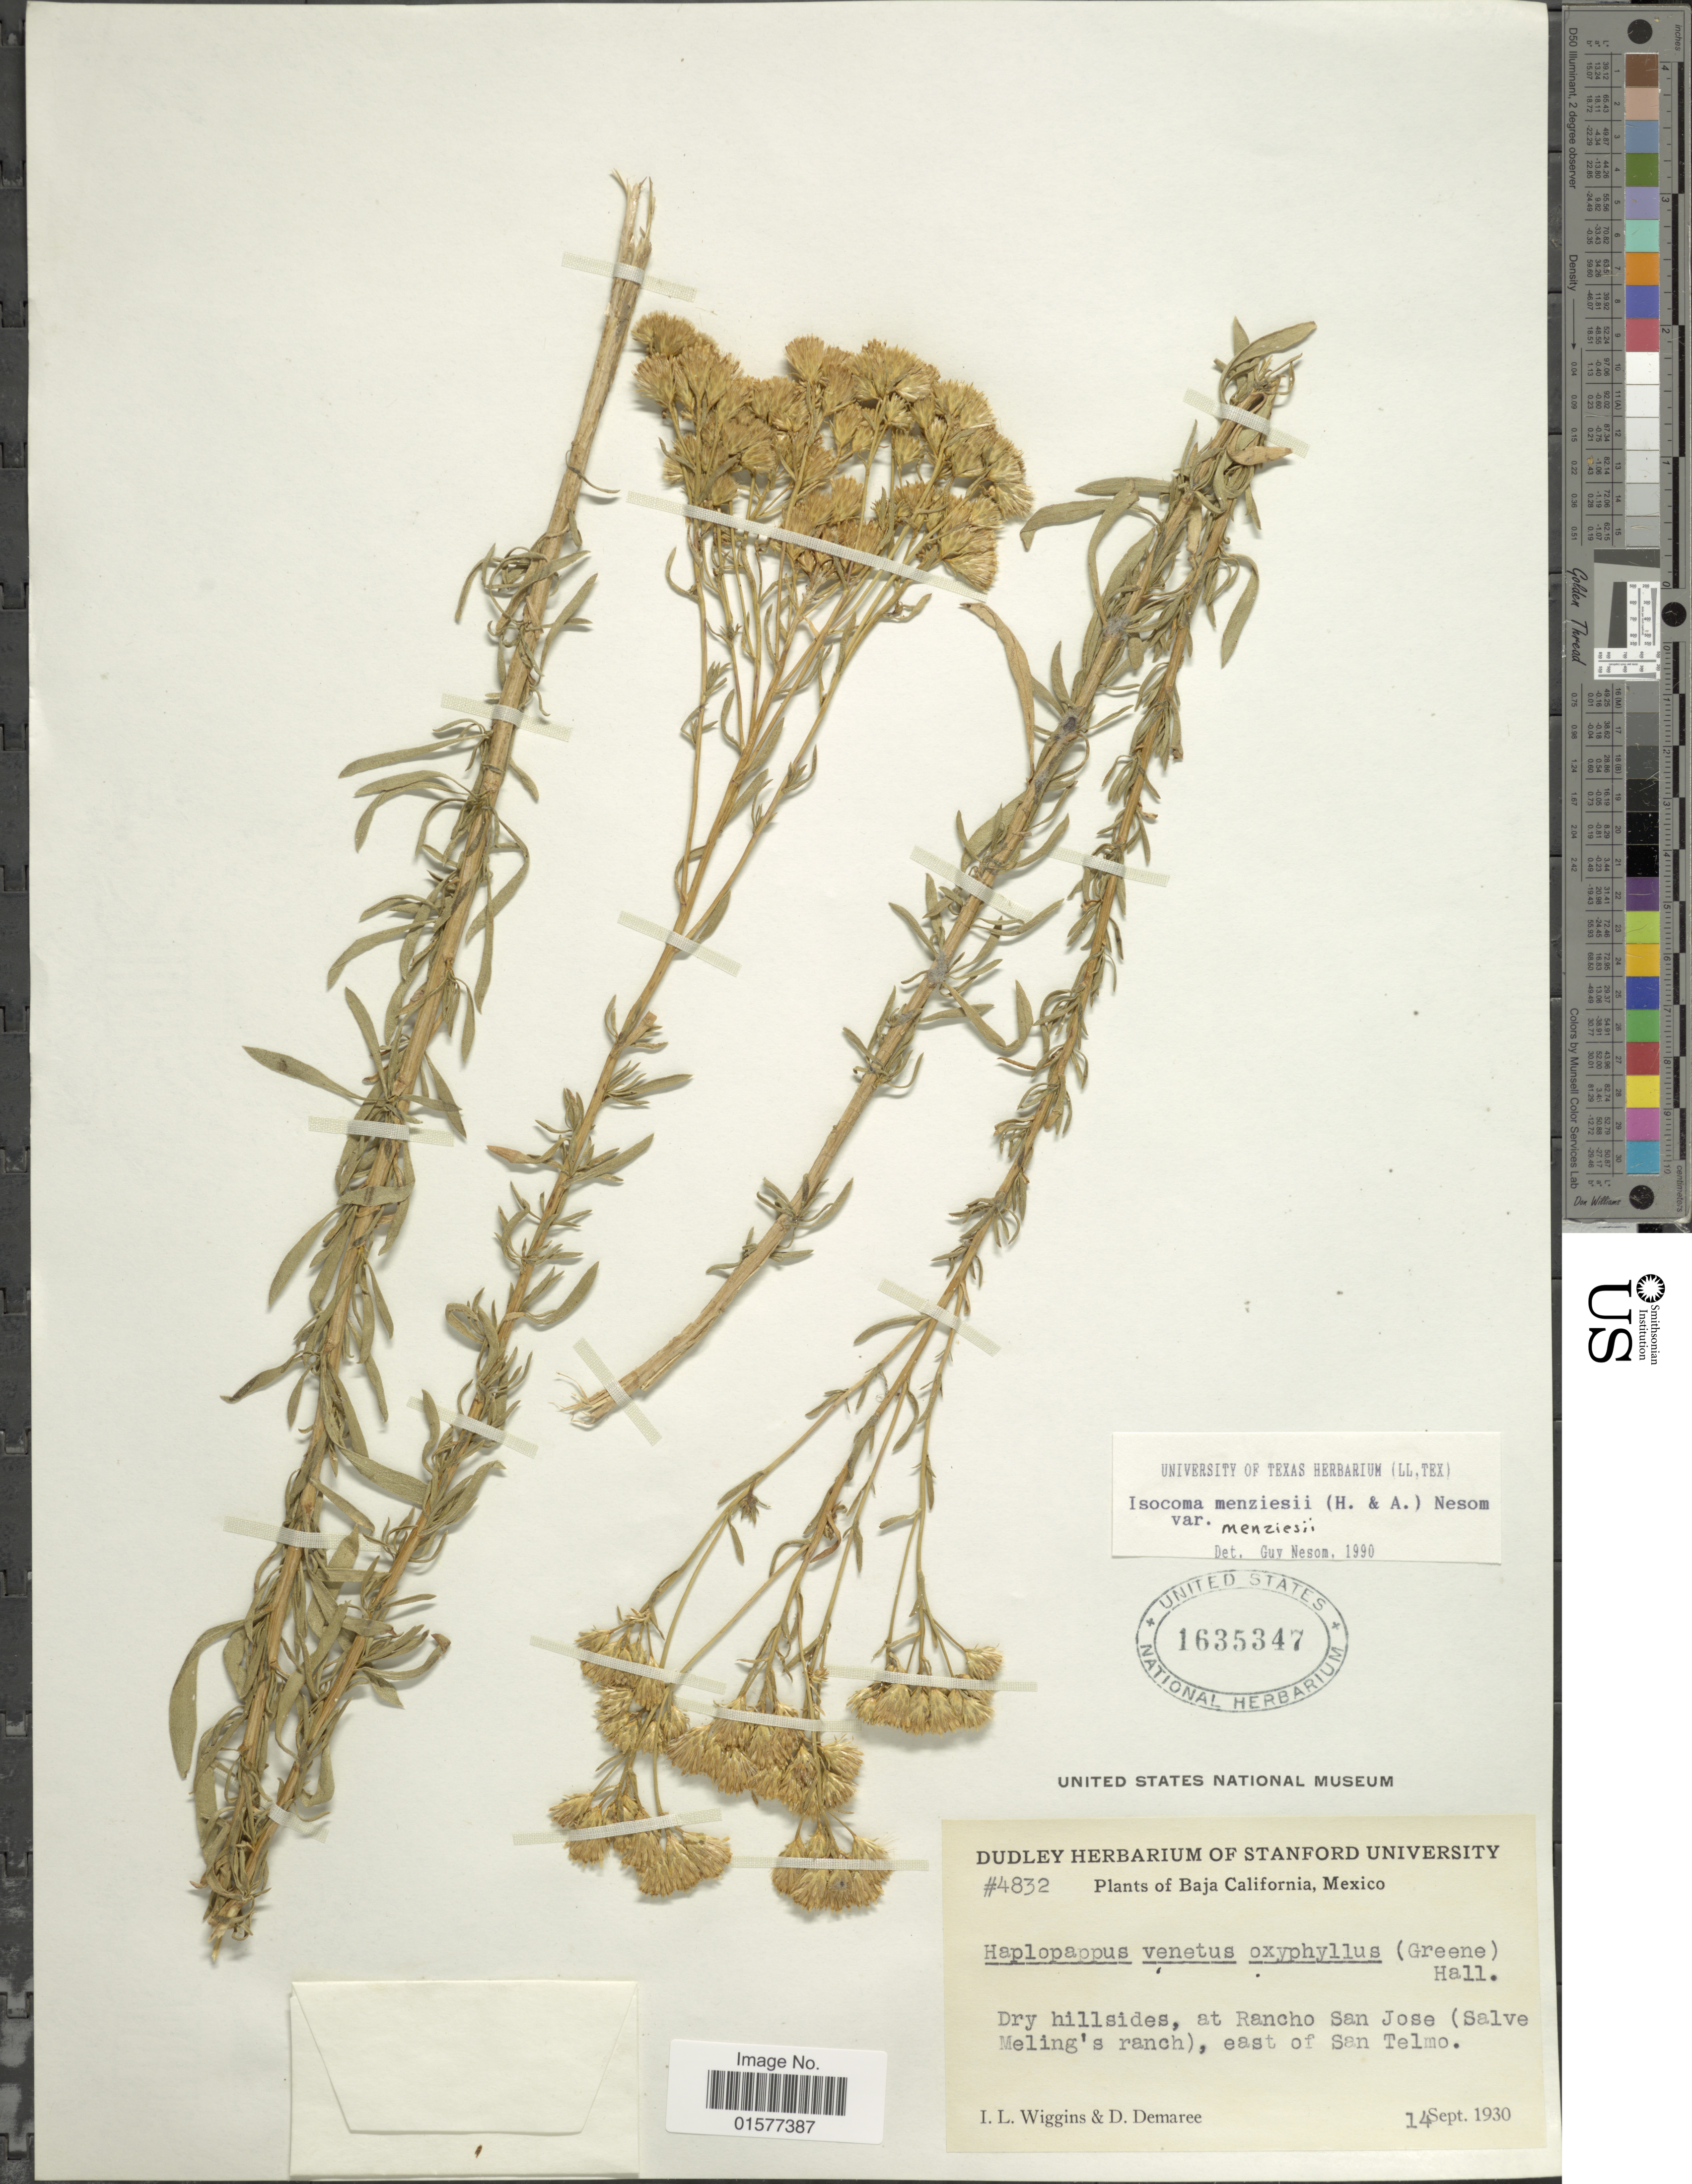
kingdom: Plantae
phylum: Tracheophyta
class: Magnoliopsida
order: Asterales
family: Asteraceae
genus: Isocoma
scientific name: Isocoma menziesii var. menziesii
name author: (Hook.) G.L. Nesom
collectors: I. L. Wiggins & D. Demaree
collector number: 4832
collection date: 1930-09-14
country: Mexico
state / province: Baja California Sur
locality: Dry hillsides, at Rancho San Jose (Salve Meling's ranch), east of San Telmo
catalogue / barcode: US 1635347